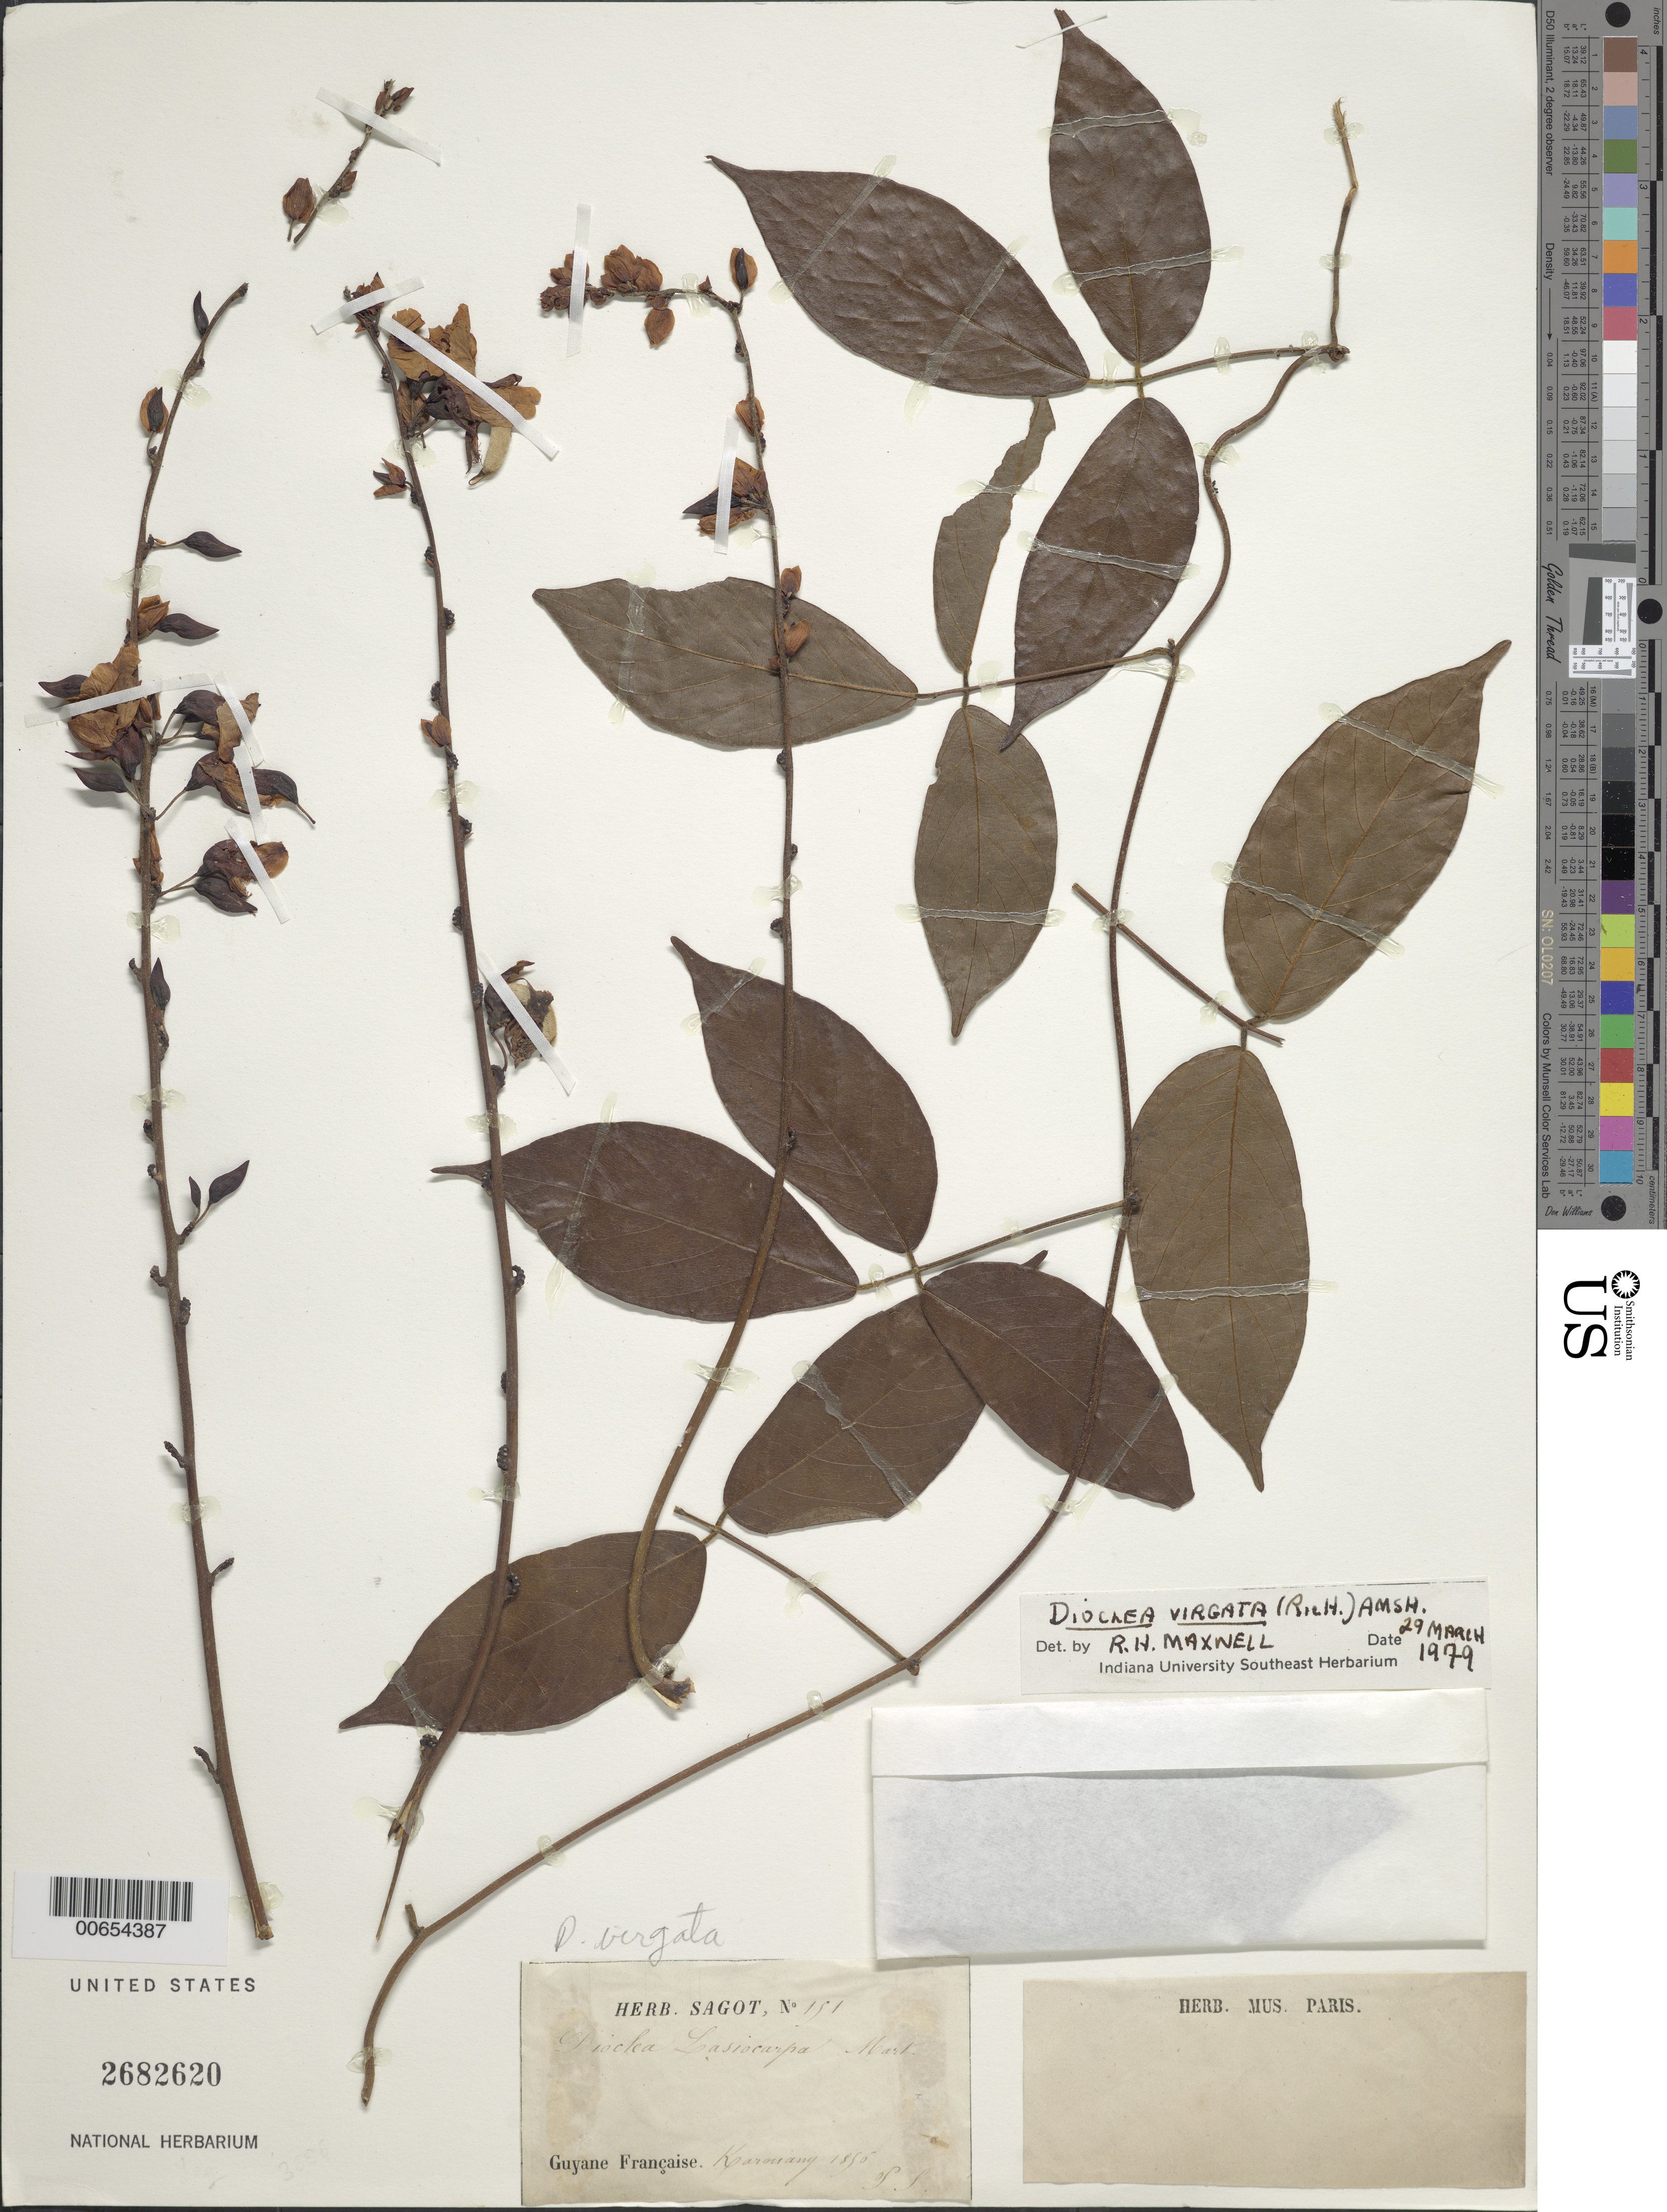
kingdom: Plantae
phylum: Tracheophyta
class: Magnoliopsida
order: Fabales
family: Fabaceae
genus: Dioclea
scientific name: Dioclea virgata var. virgata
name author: (Rich.) Amshoff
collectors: P. A. Sagot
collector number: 151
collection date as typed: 1856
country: French Guiana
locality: Korouany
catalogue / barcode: US 2682620